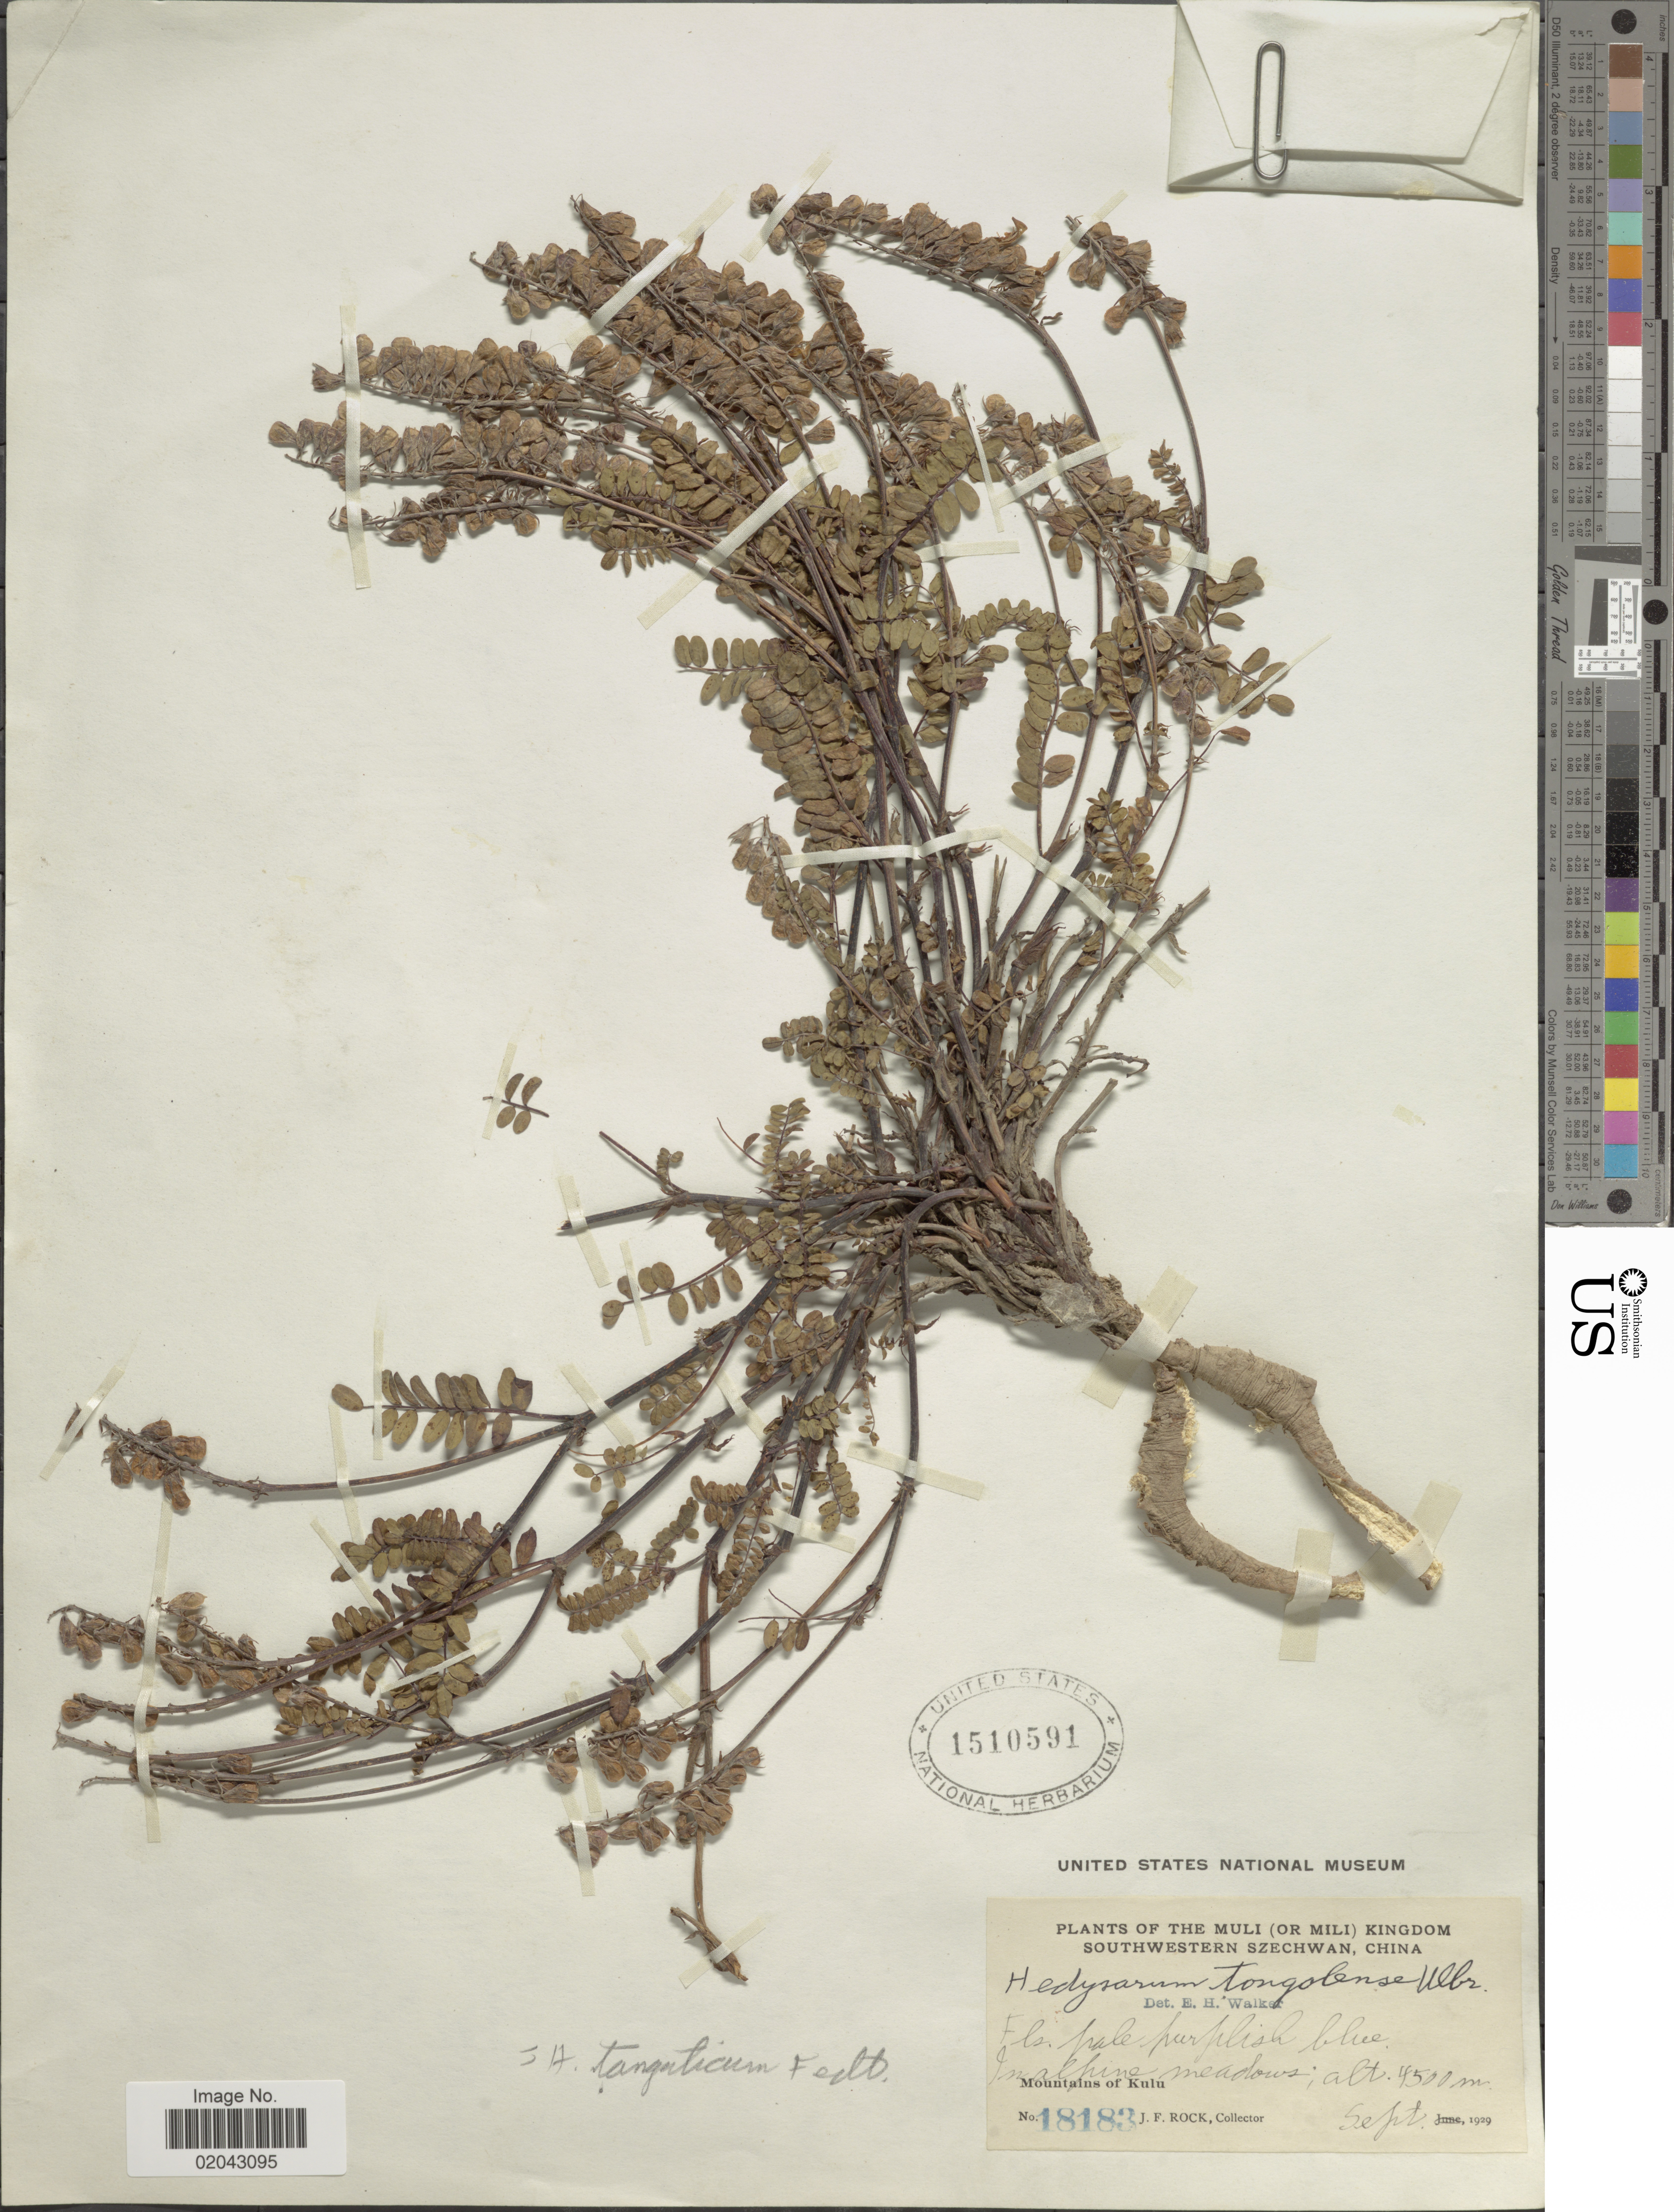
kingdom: Plantae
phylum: Tracheophyta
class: Magnoliopsida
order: Fabales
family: Fabaceae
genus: Hedysarum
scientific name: Hedysarum tanguticum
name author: B. Fedtsch.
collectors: J. Rock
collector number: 18183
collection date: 1929-09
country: China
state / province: Sichuan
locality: Muli (or Mili) Kingdom southwestern Szechwan, Mountains of Kulu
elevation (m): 4500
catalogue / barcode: US 1510591